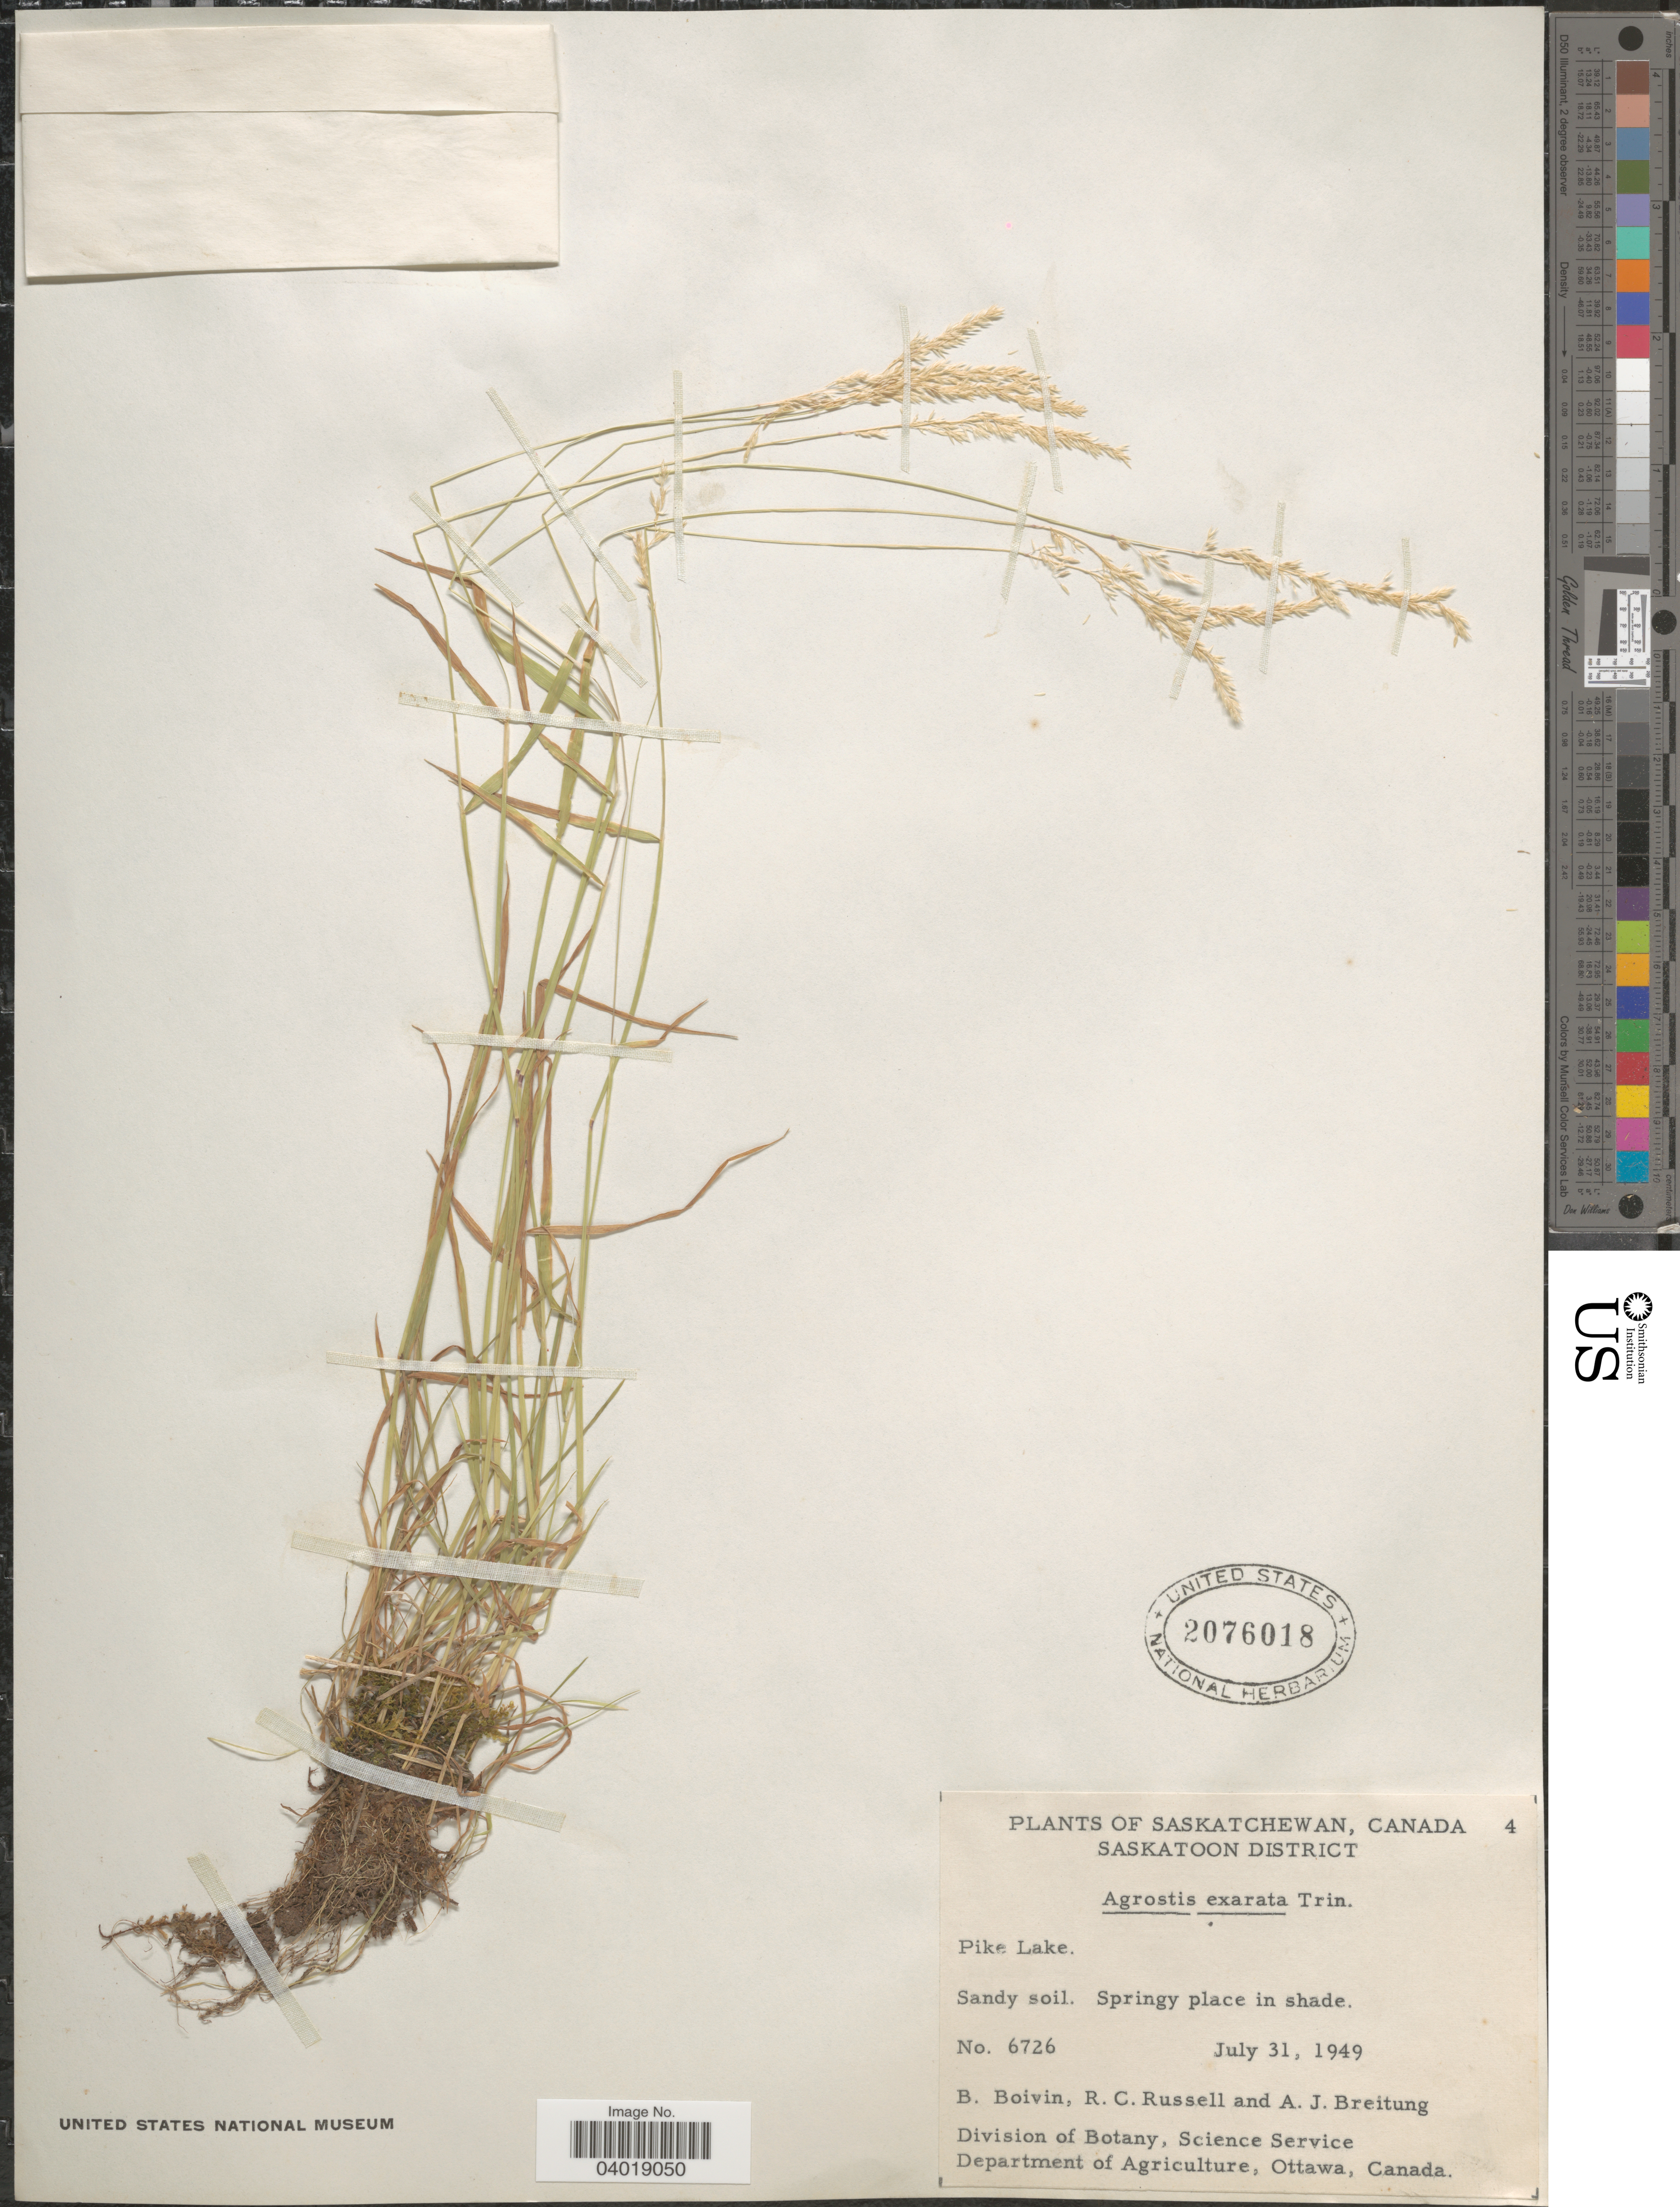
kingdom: Plantae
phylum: Tracheophyta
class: Liliopsida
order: Poales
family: Poaceae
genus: Agrostis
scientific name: Agrostis exarata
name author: Trin.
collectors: J. R. B. Boivin, R. Russell & A. Breitung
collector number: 6726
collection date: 1949-07-31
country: Canada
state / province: Saskatchewan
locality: Saskatoon District. Pike Lake.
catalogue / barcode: US 2076018